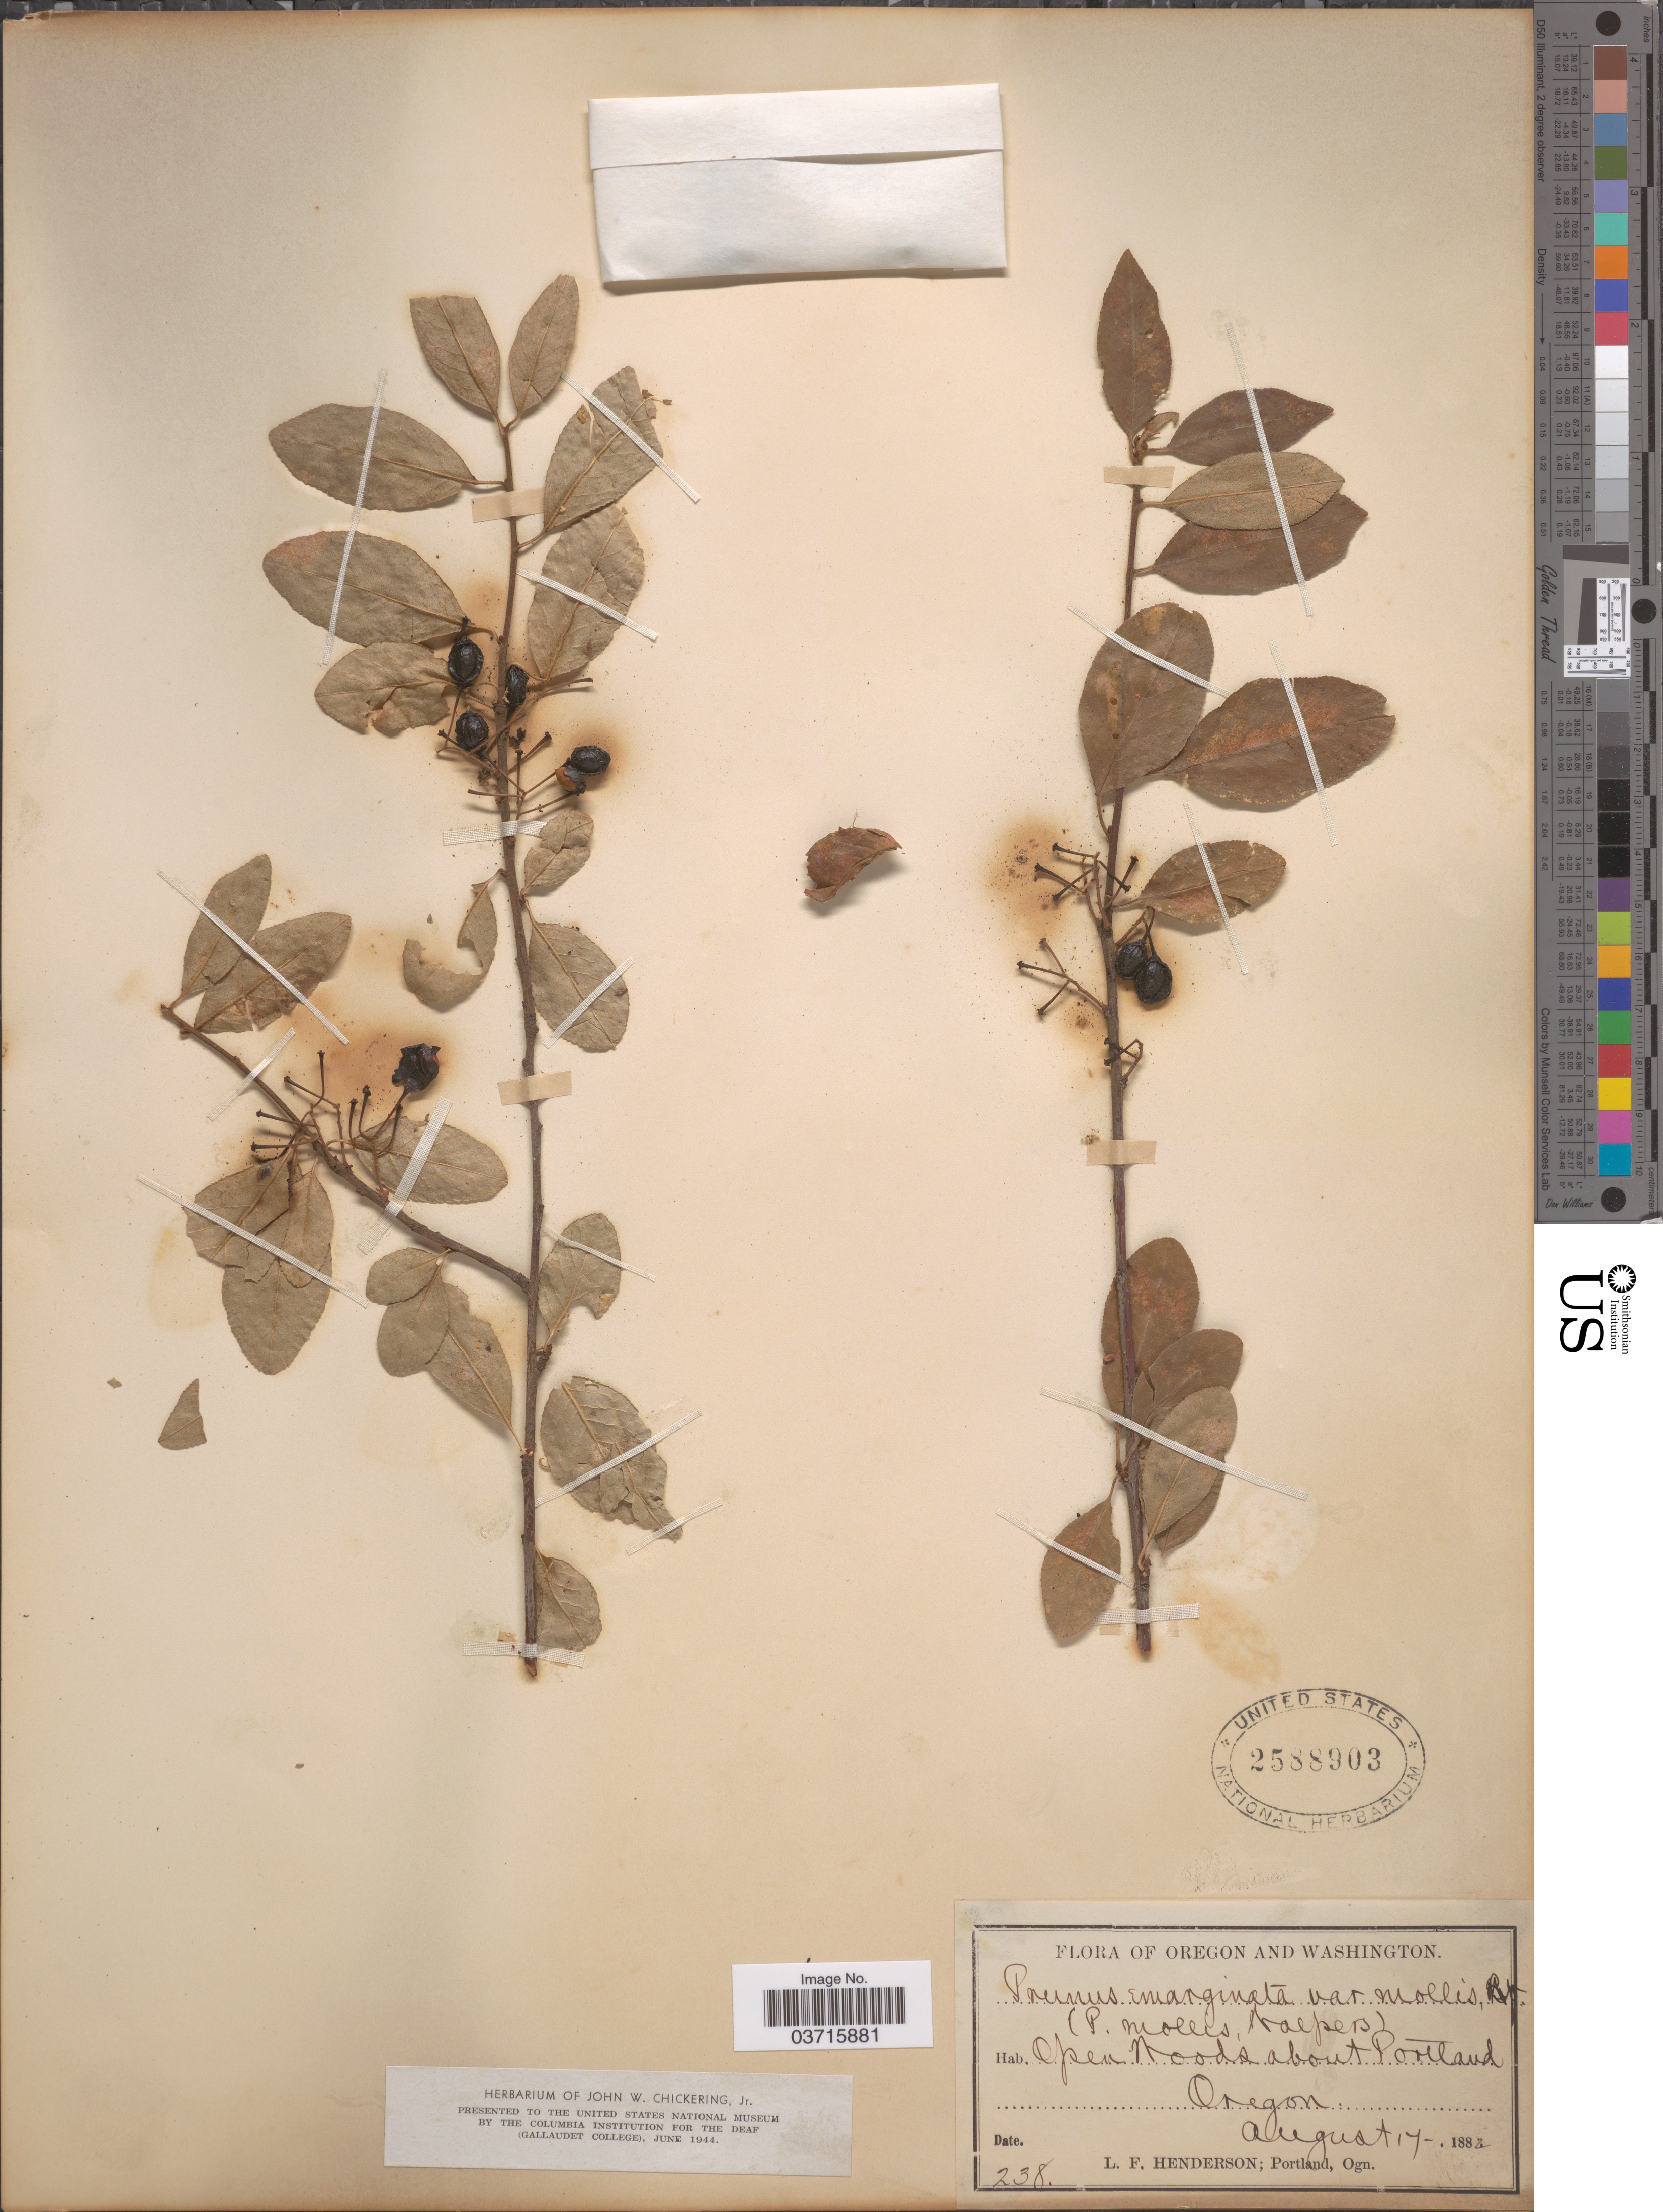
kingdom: Plantae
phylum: Tracheophyta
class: Magnoliopsida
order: Rosales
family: Rosaceae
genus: Prunus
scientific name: Prunus emarginata var. mollis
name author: (Douglas) W.H. Brewer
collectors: L. Henderson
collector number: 238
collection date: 1882-08-17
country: United States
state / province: Oregon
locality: Open woods about Portland.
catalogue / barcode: US 2588903